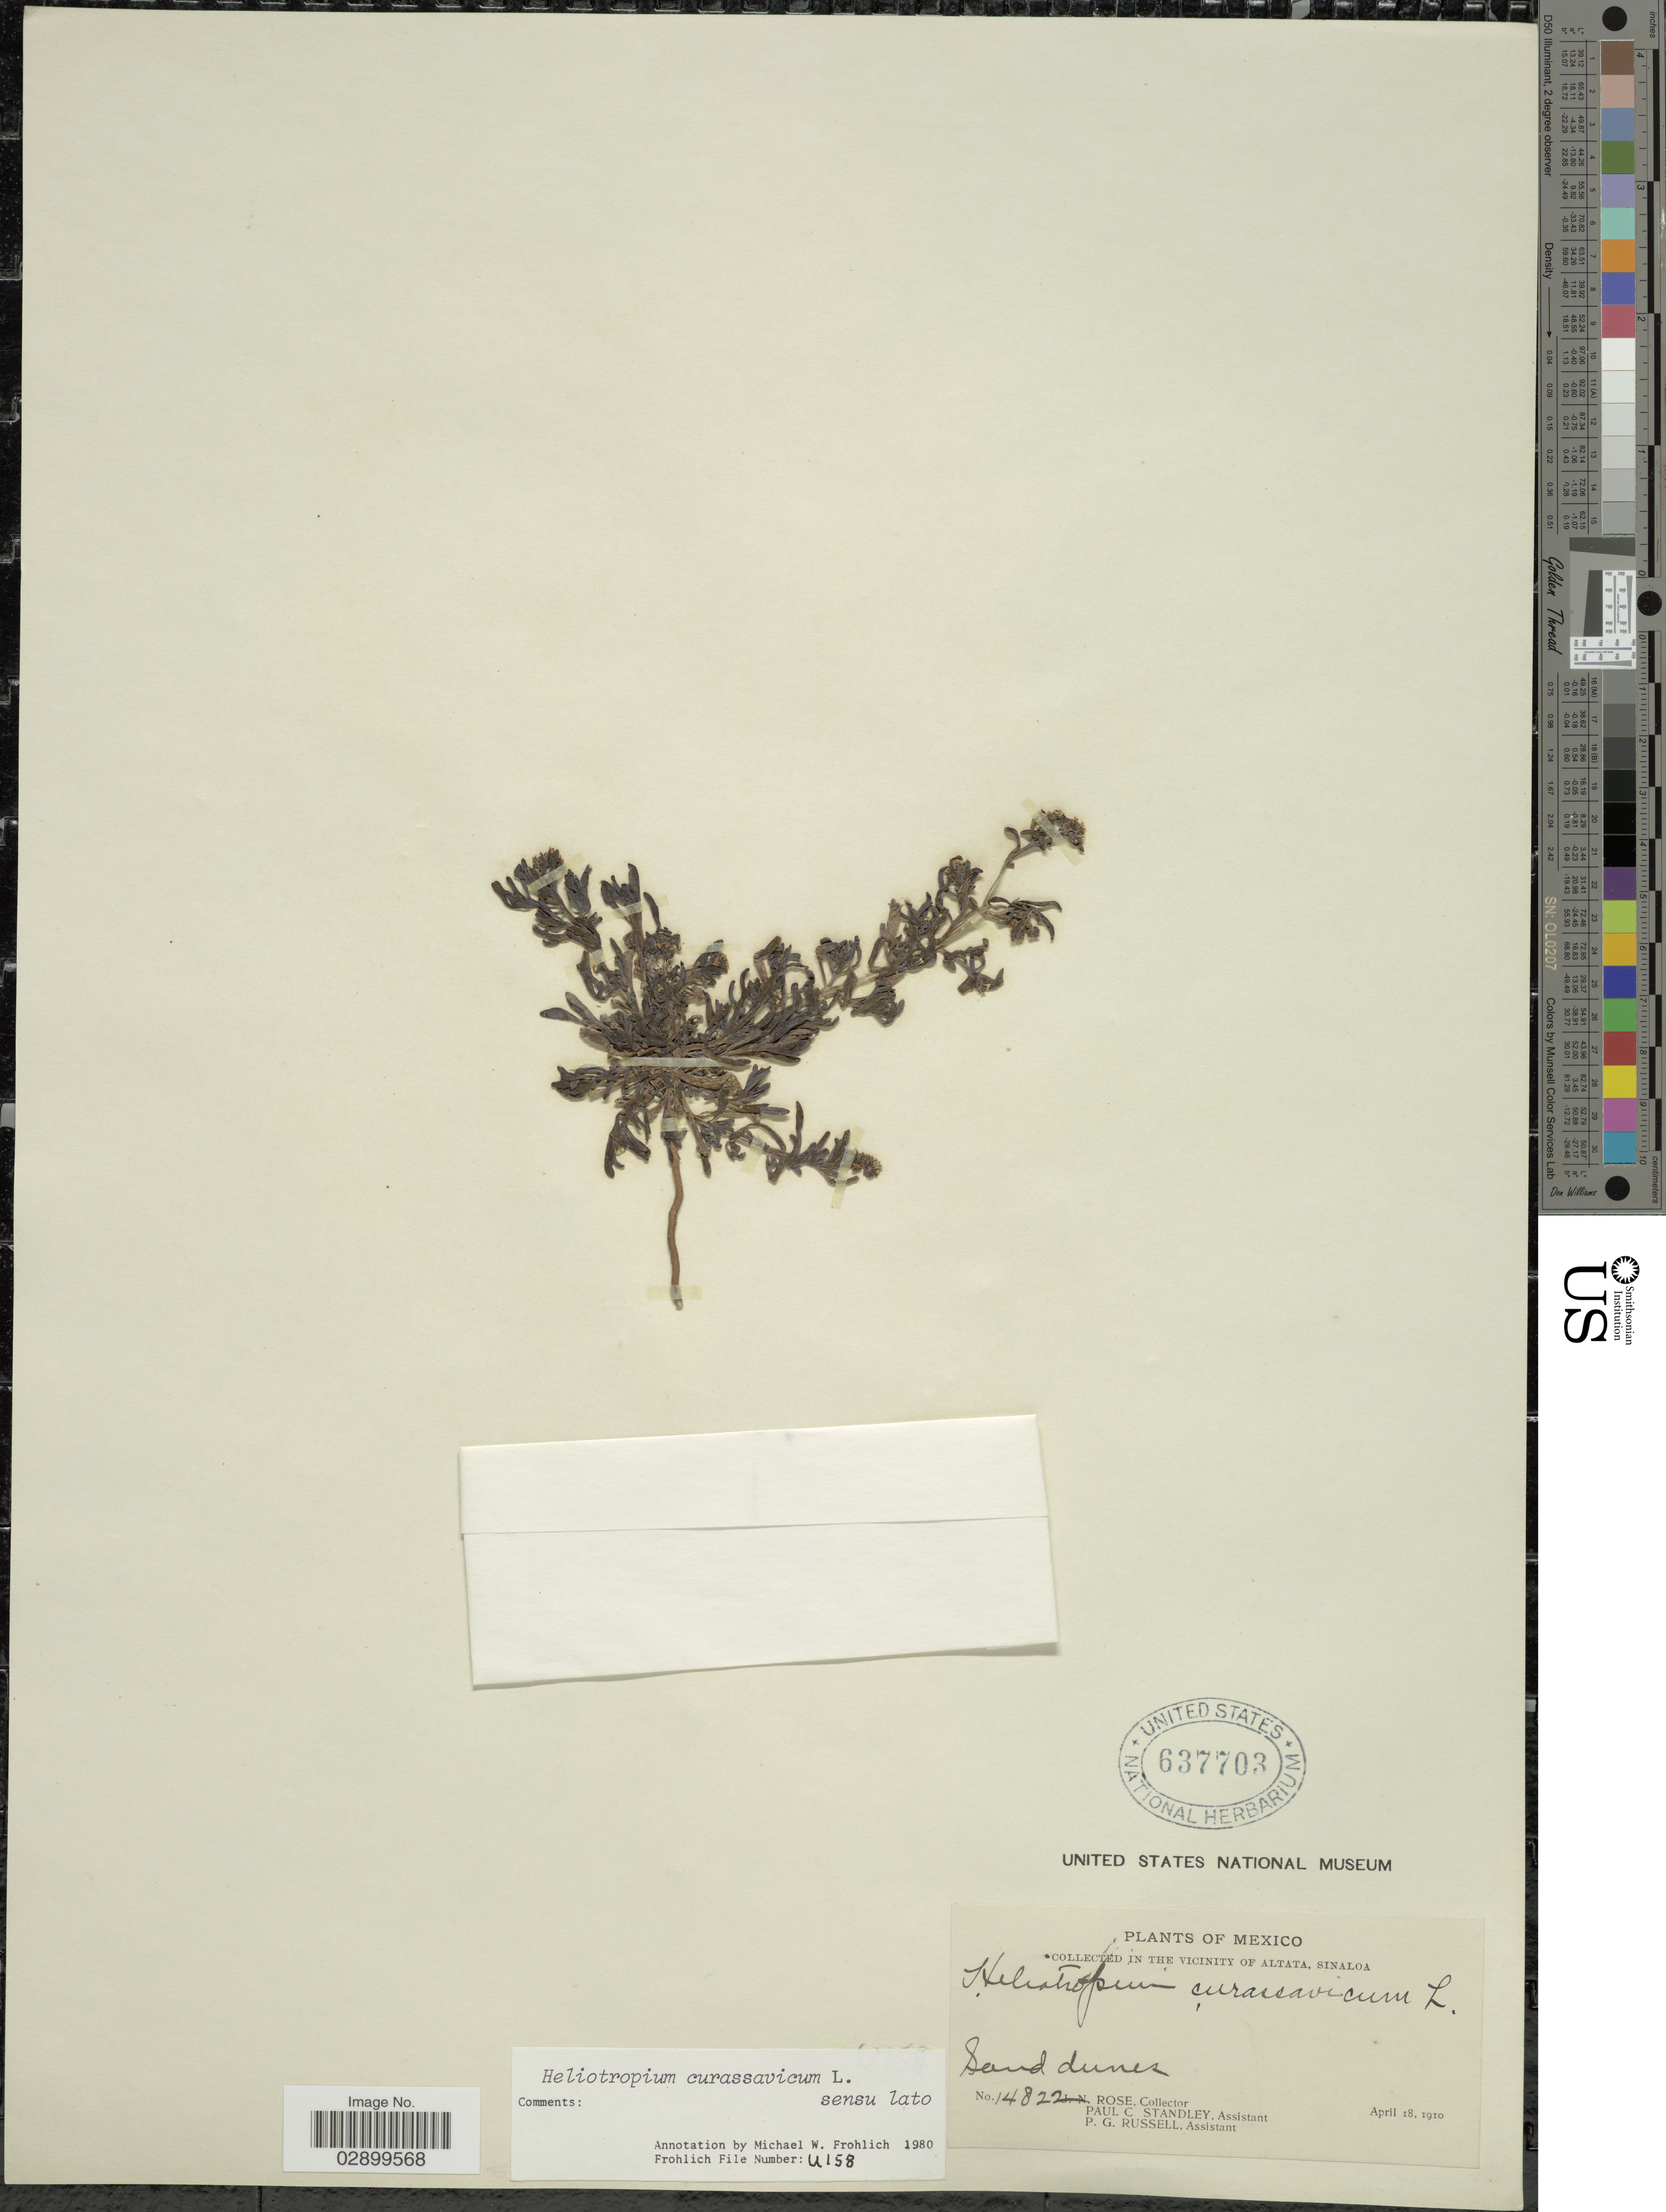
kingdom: Plantae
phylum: Tracheophyta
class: Magnoliopsida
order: Boraginales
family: Heliotropiaceae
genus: Heliotropium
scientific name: Heliotropium curassavicum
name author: L.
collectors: J. N. Rose, P. C. Standley & P. G. Russell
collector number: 14822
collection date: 1910-04-18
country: Mexico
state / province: Sinaloa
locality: In the vicinity of Altata.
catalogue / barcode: US 637703